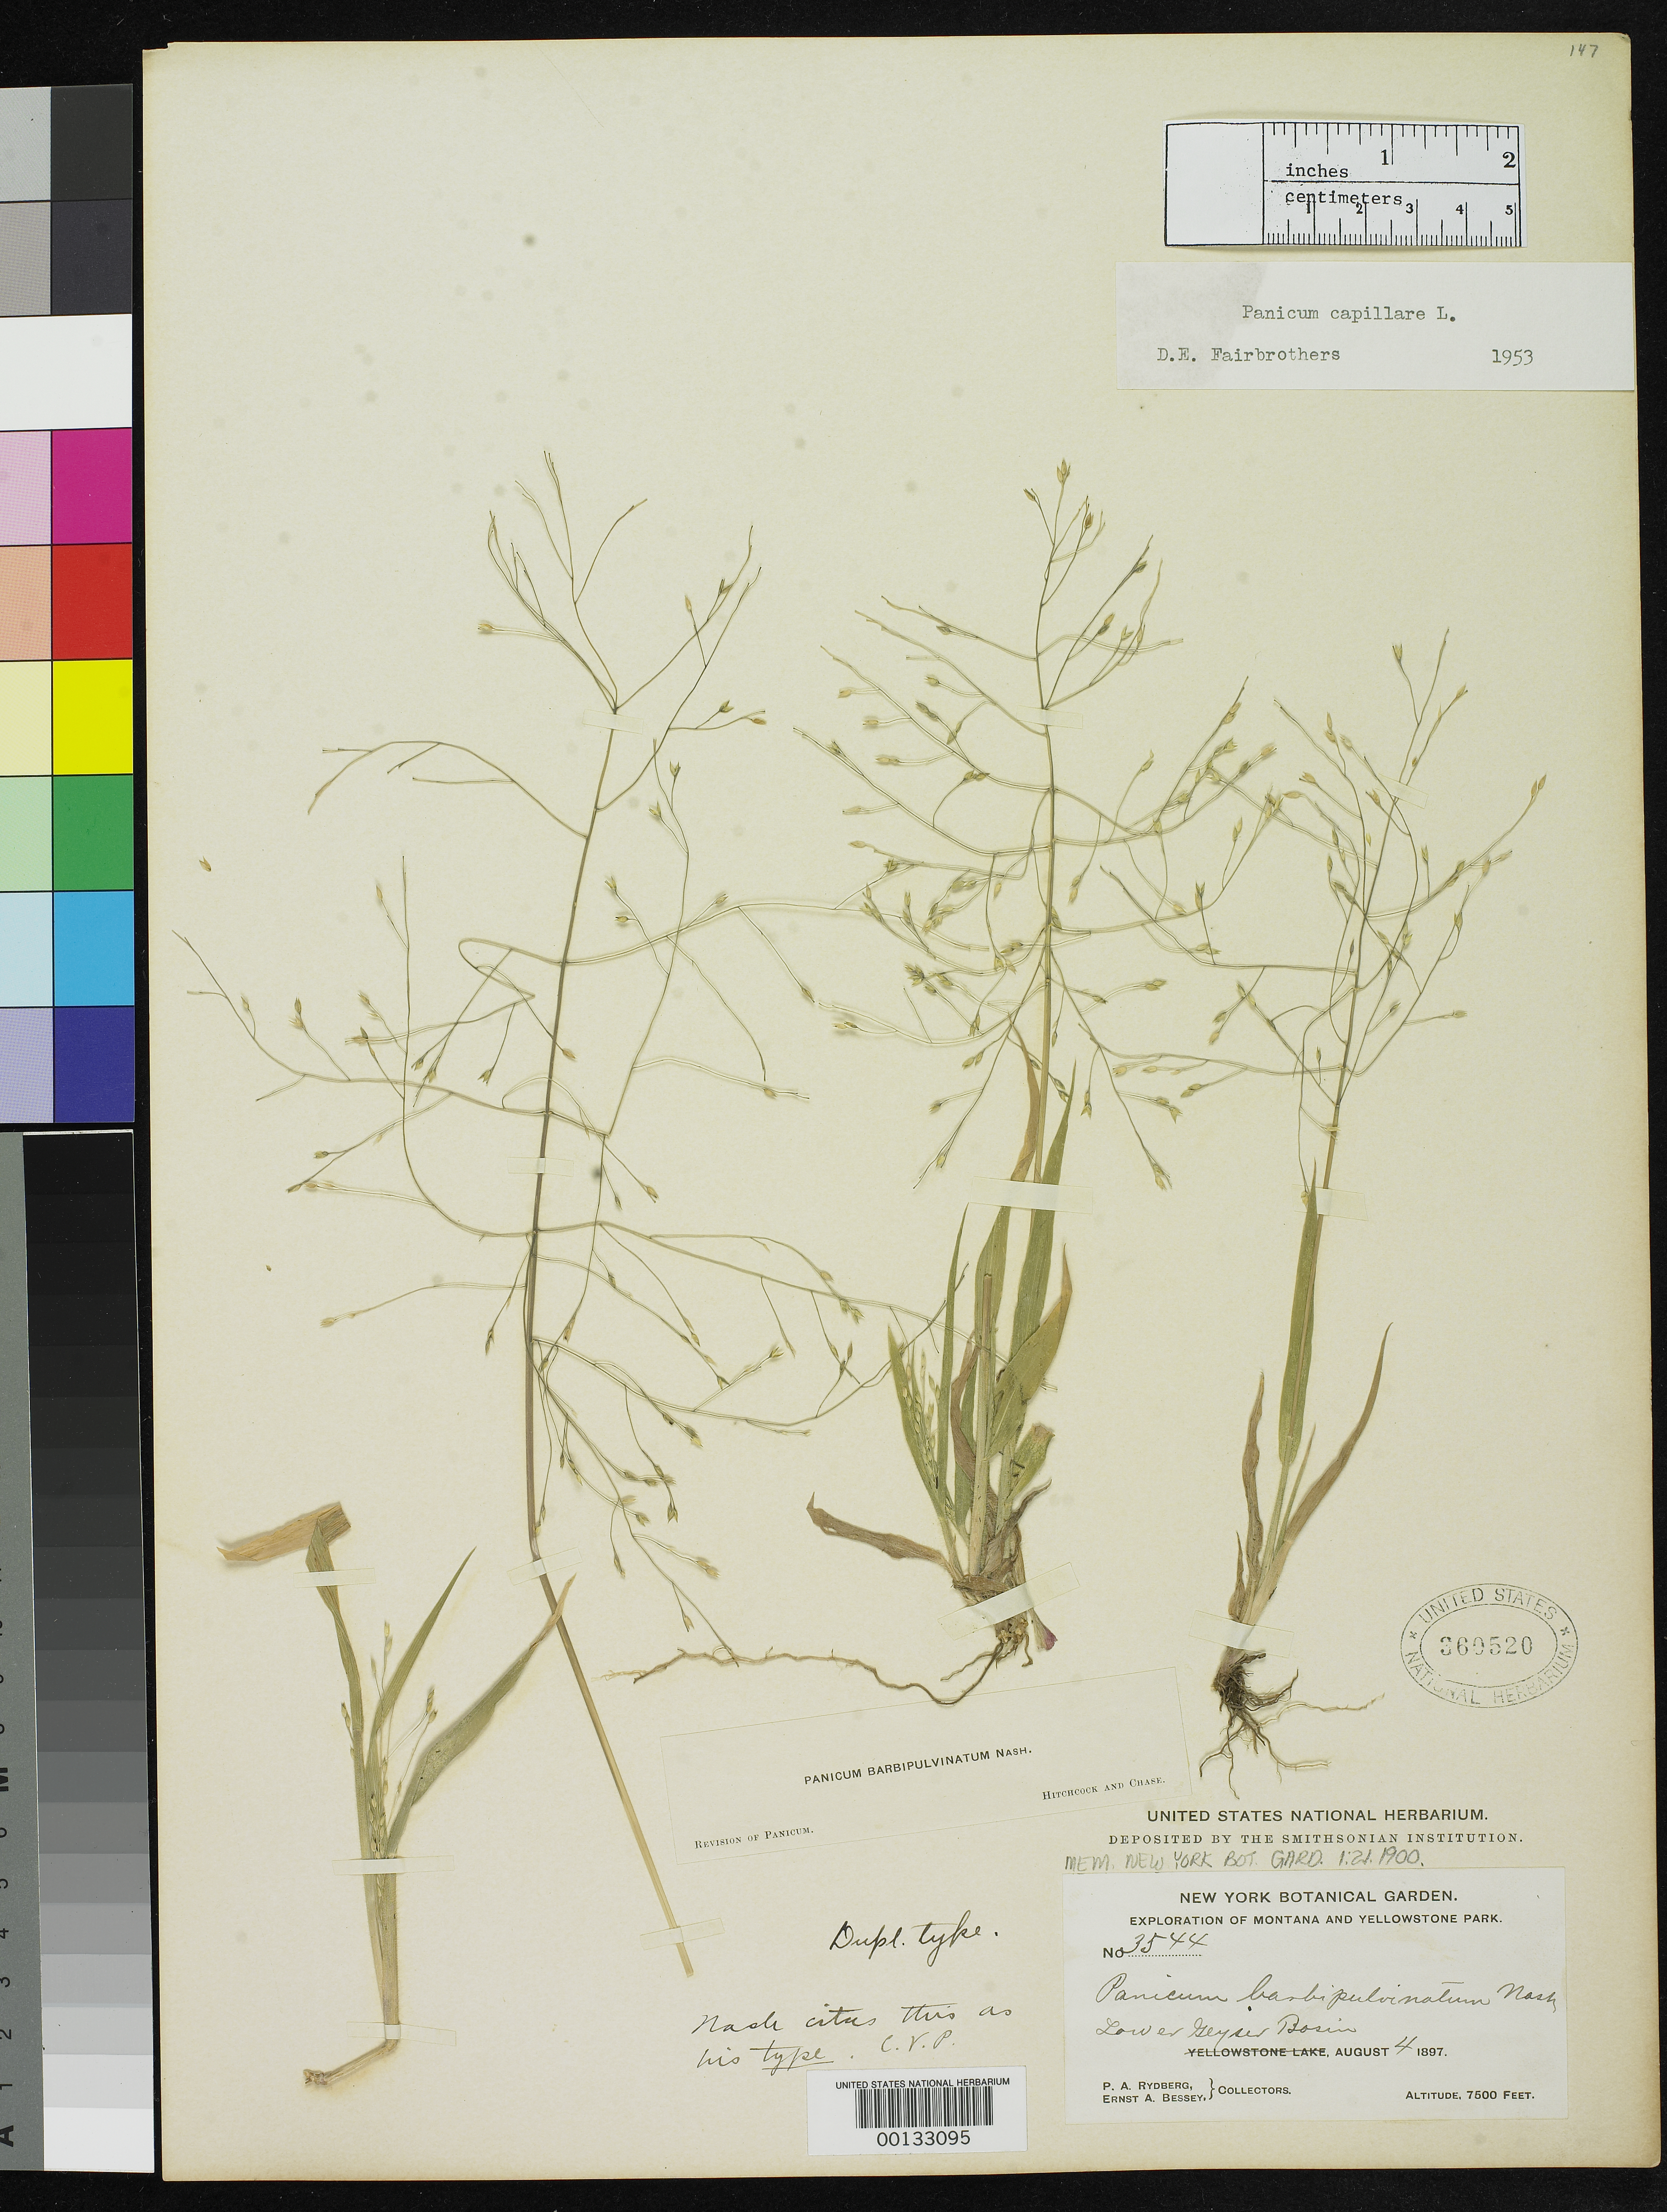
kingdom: Plantae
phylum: Tracheophyta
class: Liliopsida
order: Poales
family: Poaceae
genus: Panicum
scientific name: Panicum barbipulvinatum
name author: Nash in Rydb.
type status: Isotype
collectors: P. A. Rydberg & E. Bessey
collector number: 3544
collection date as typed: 04 Aug 1897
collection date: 1897-08-04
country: United States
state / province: Wyoming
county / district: Teton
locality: Yellowstone Nat'l Pk., lower Geyser Basin.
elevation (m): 1500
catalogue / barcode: US 360520